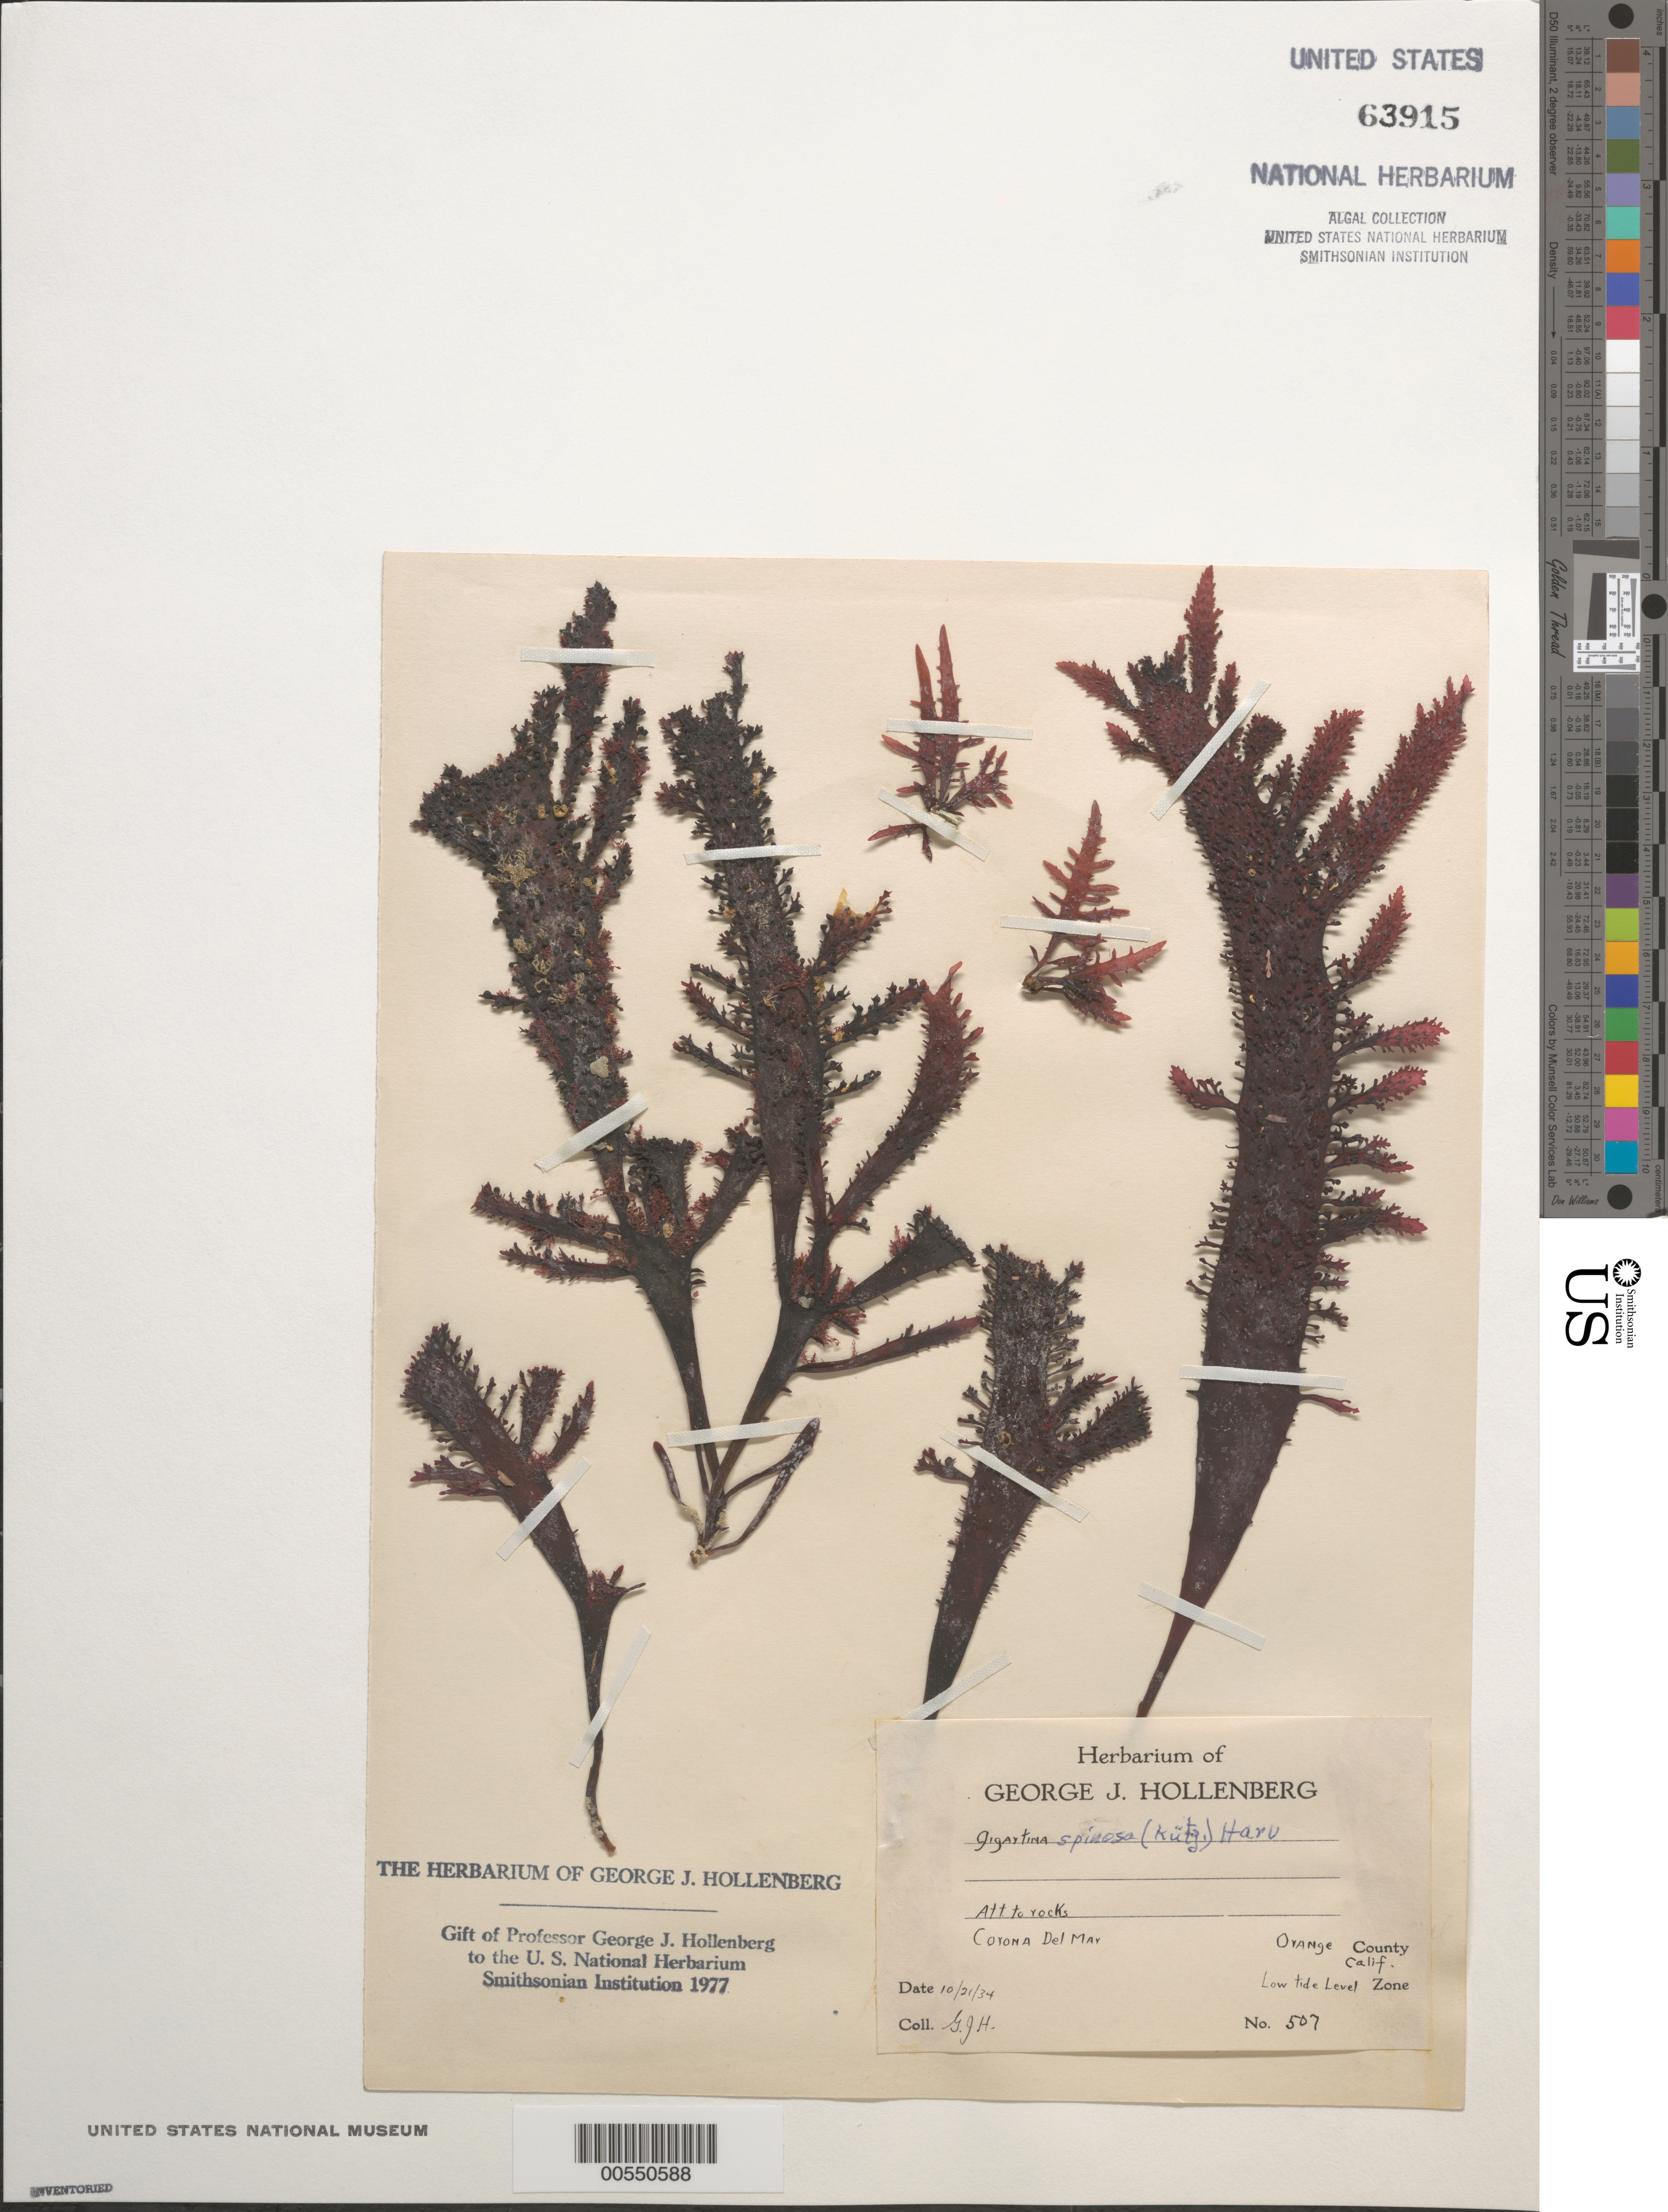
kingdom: Plantae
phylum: Rhodophyta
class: Florideophyceae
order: Gigartinales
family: Gigartinaceae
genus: Chondracanthus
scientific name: Chondracanthus spinosus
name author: (Kütz.) Guiry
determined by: Algae name updating Project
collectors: G. Hollenberg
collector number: GJH 507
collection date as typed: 21 Oct 1934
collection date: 1934-10-21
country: United States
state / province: California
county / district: Orange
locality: Corona del Mar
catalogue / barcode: US 63915